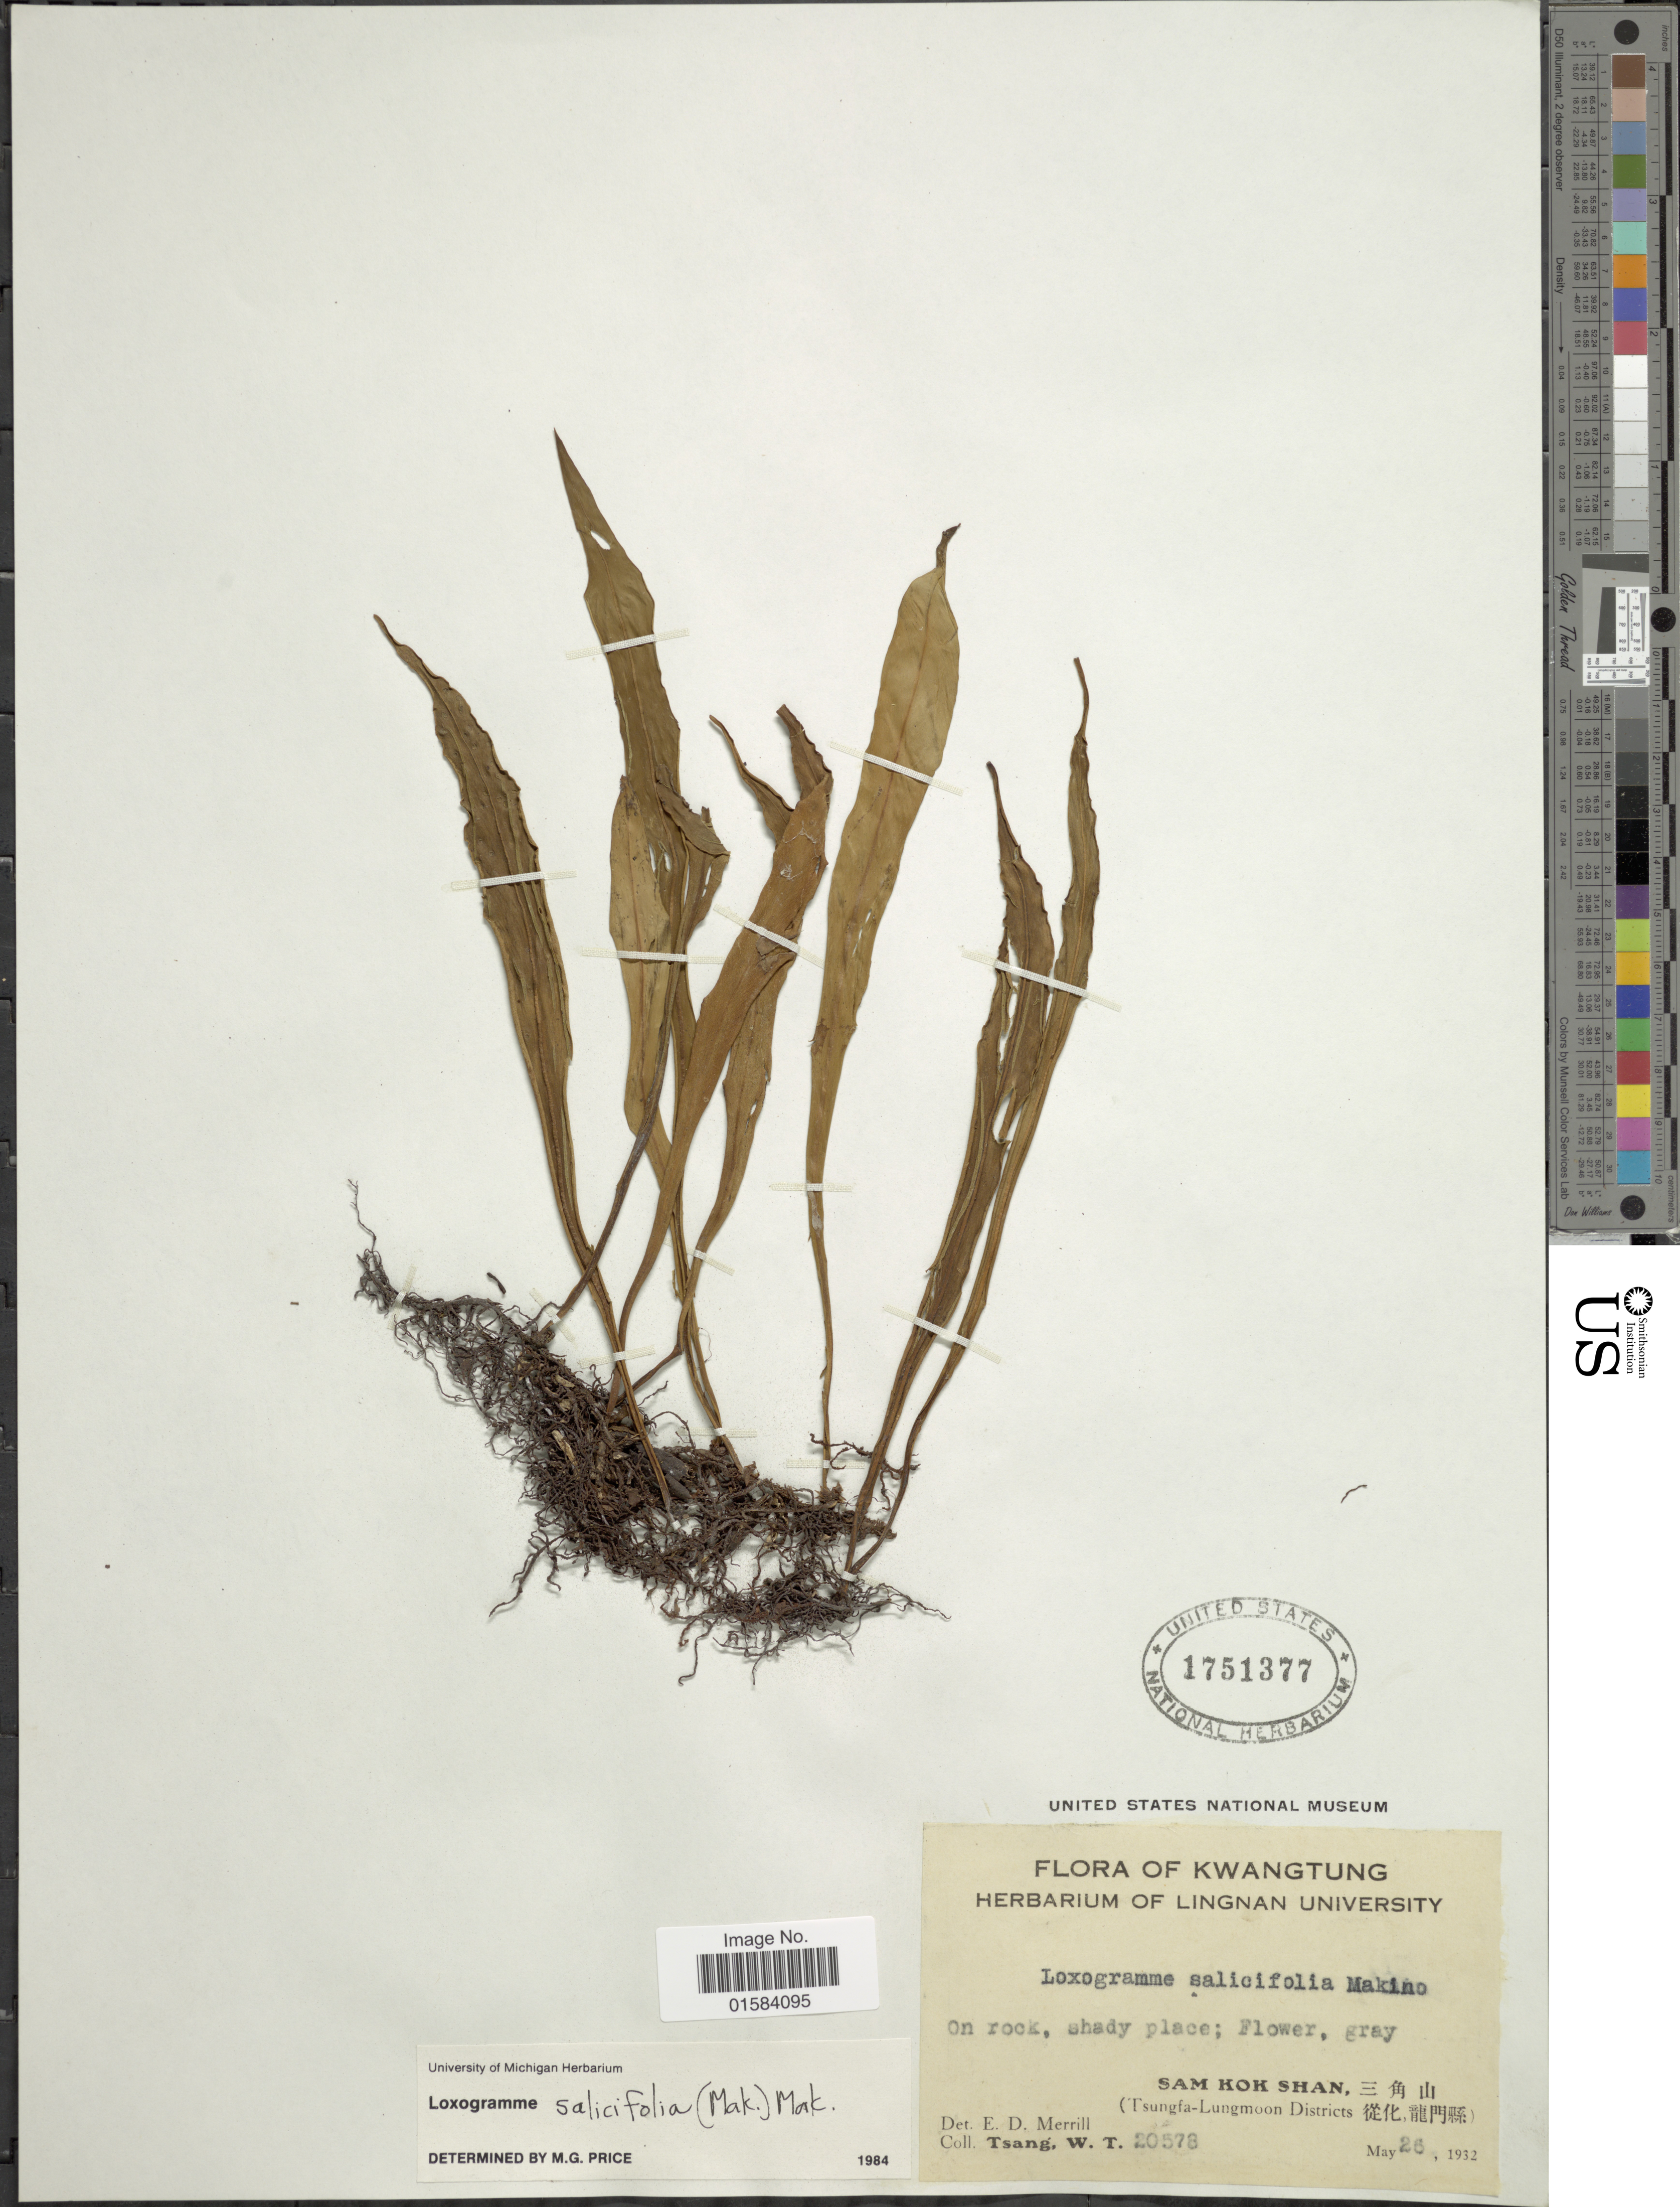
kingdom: Plantae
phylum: Tracheophyta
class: Polypodiopsida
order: Polypodiales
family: Polypodiaceae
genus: Loxogramme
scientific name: Loxogramme salicifolia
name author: (Makino) Makino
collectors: W. T. Tsang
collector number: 20578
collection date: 1932-05-26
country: China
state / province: Guangdong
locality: Kwatung,Sam Kok Shan, (Tsungfa-Lungmoon District)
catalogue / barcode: US 1751377